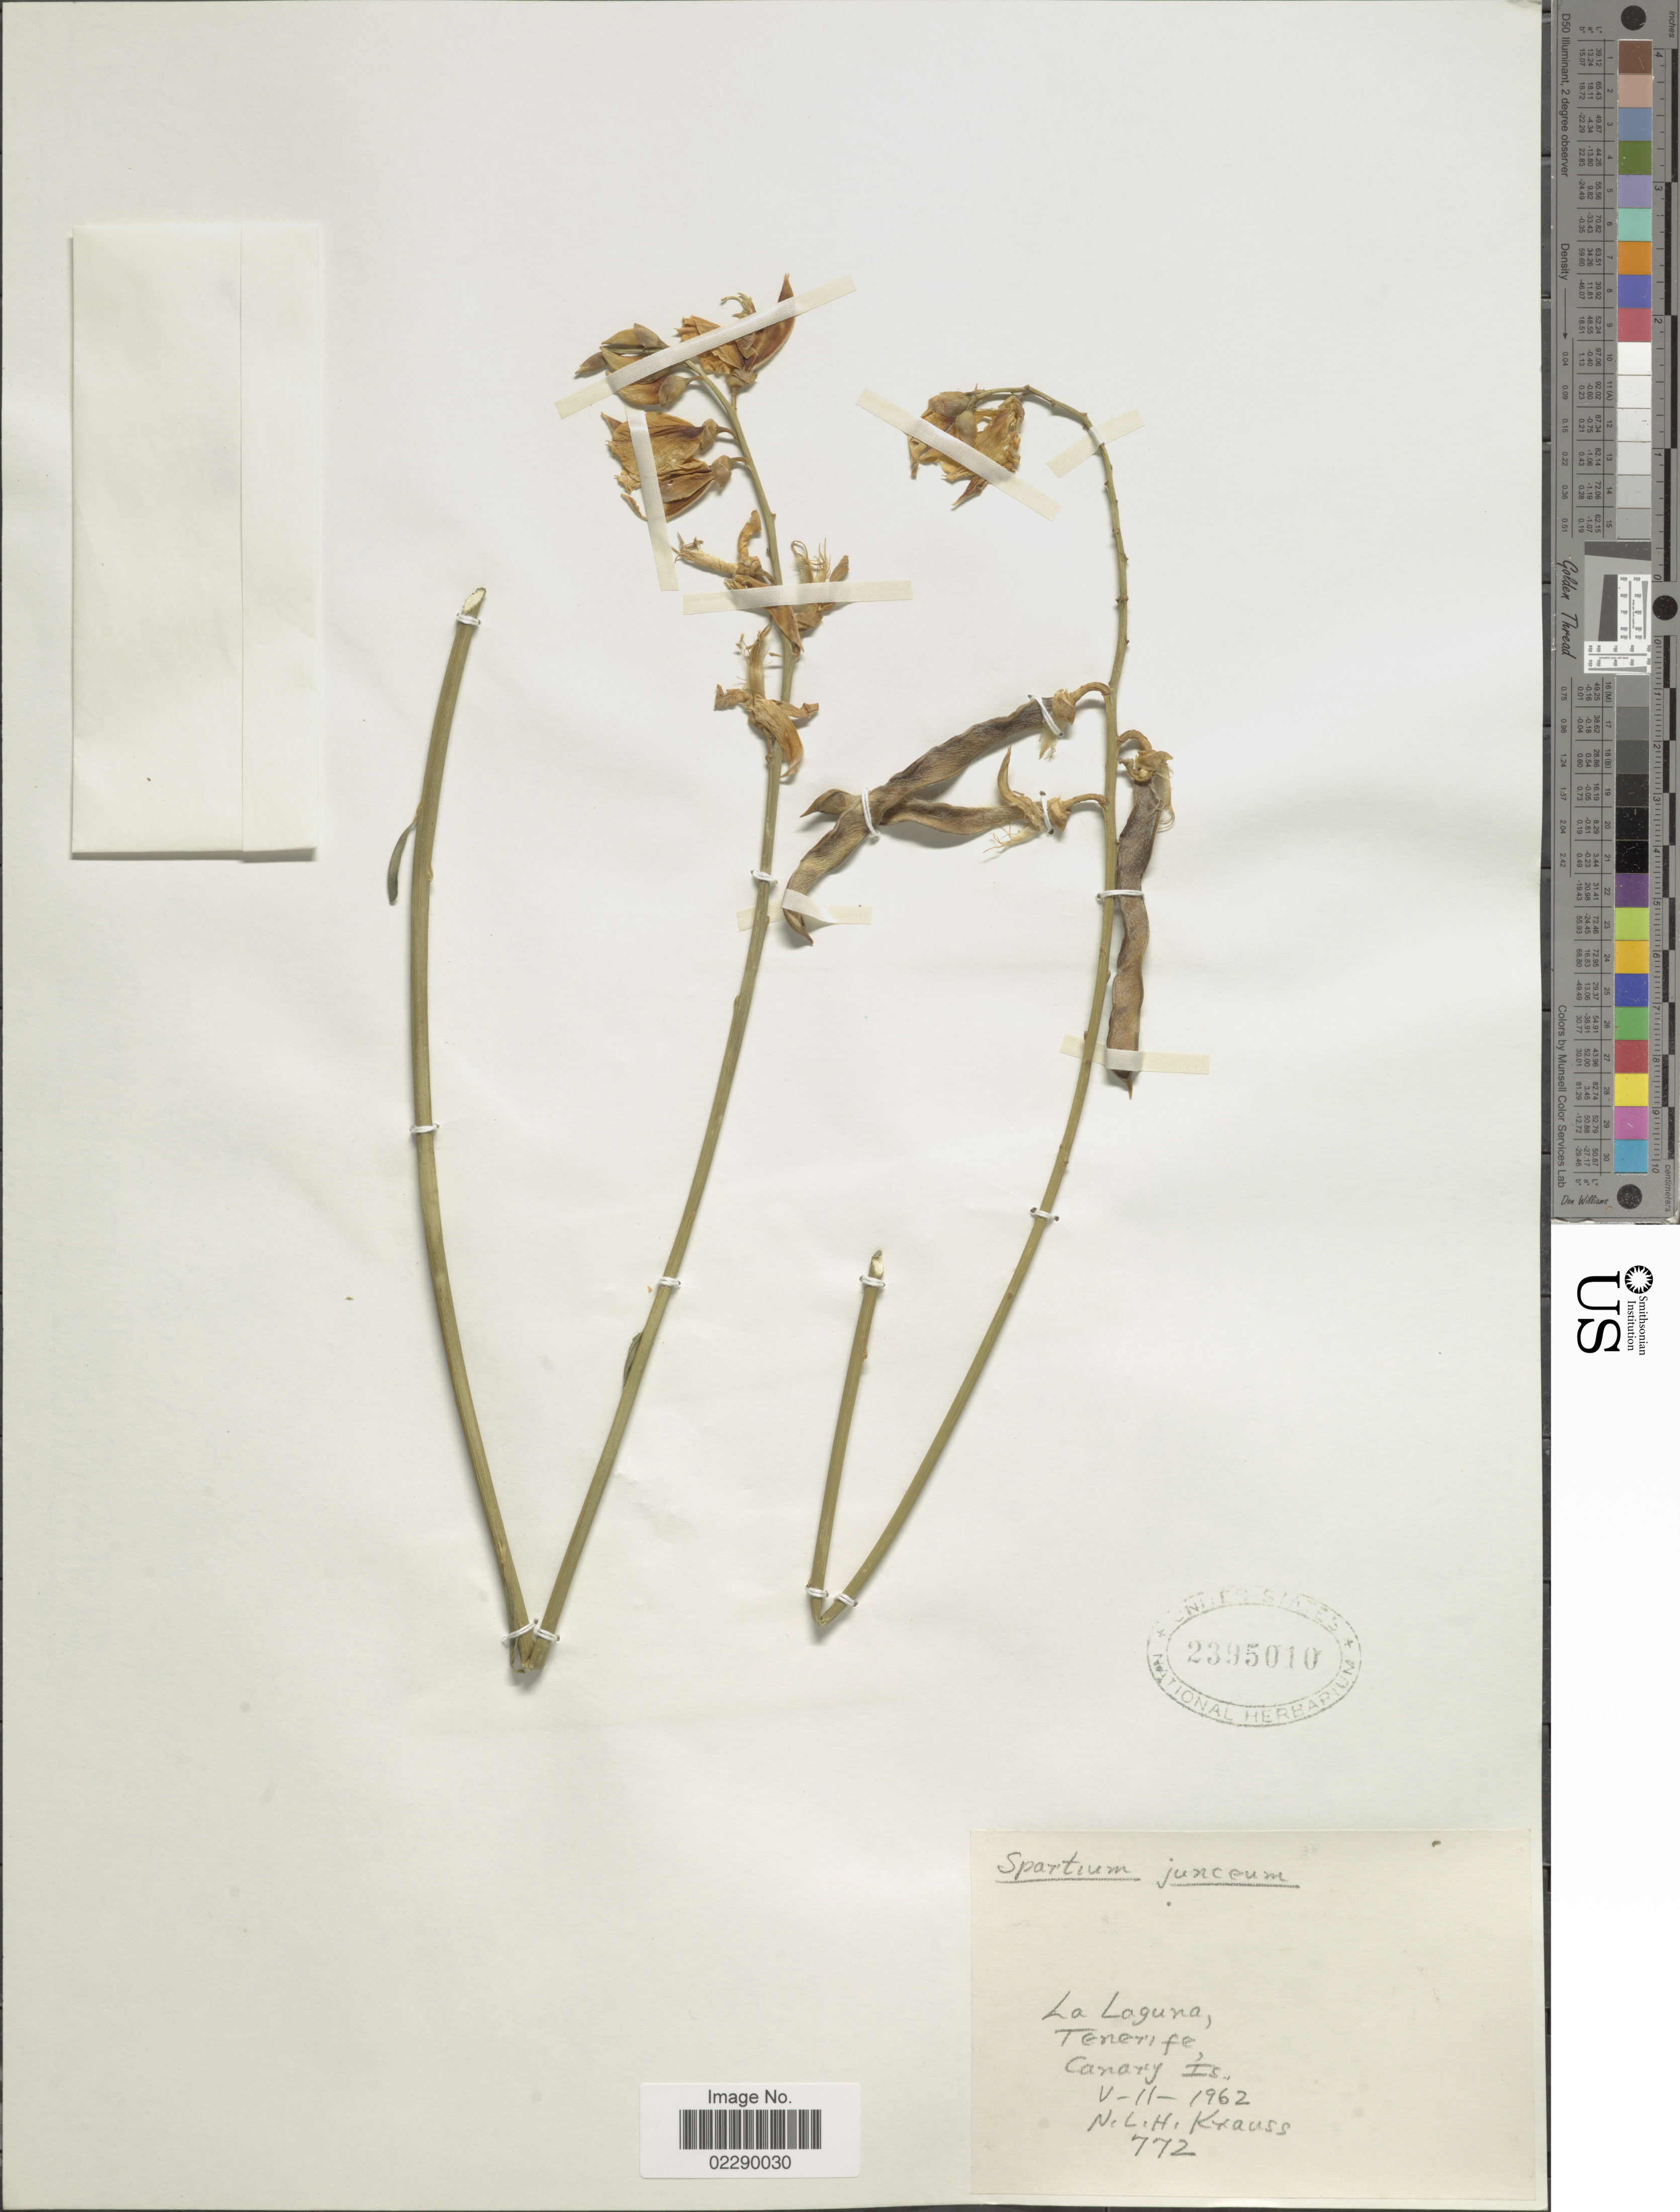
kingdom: Plantae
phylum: Tracheophyta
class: Magnoliopsida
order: Fabales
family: Fabaceae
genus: Spartium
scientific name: Spartium junceum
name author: L.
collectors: N. Krauss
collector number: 772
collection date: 1962-05-11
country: Spain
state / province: Canarias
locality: La Laguna, Tenerife, Canary Is.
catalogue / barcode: US 2395010